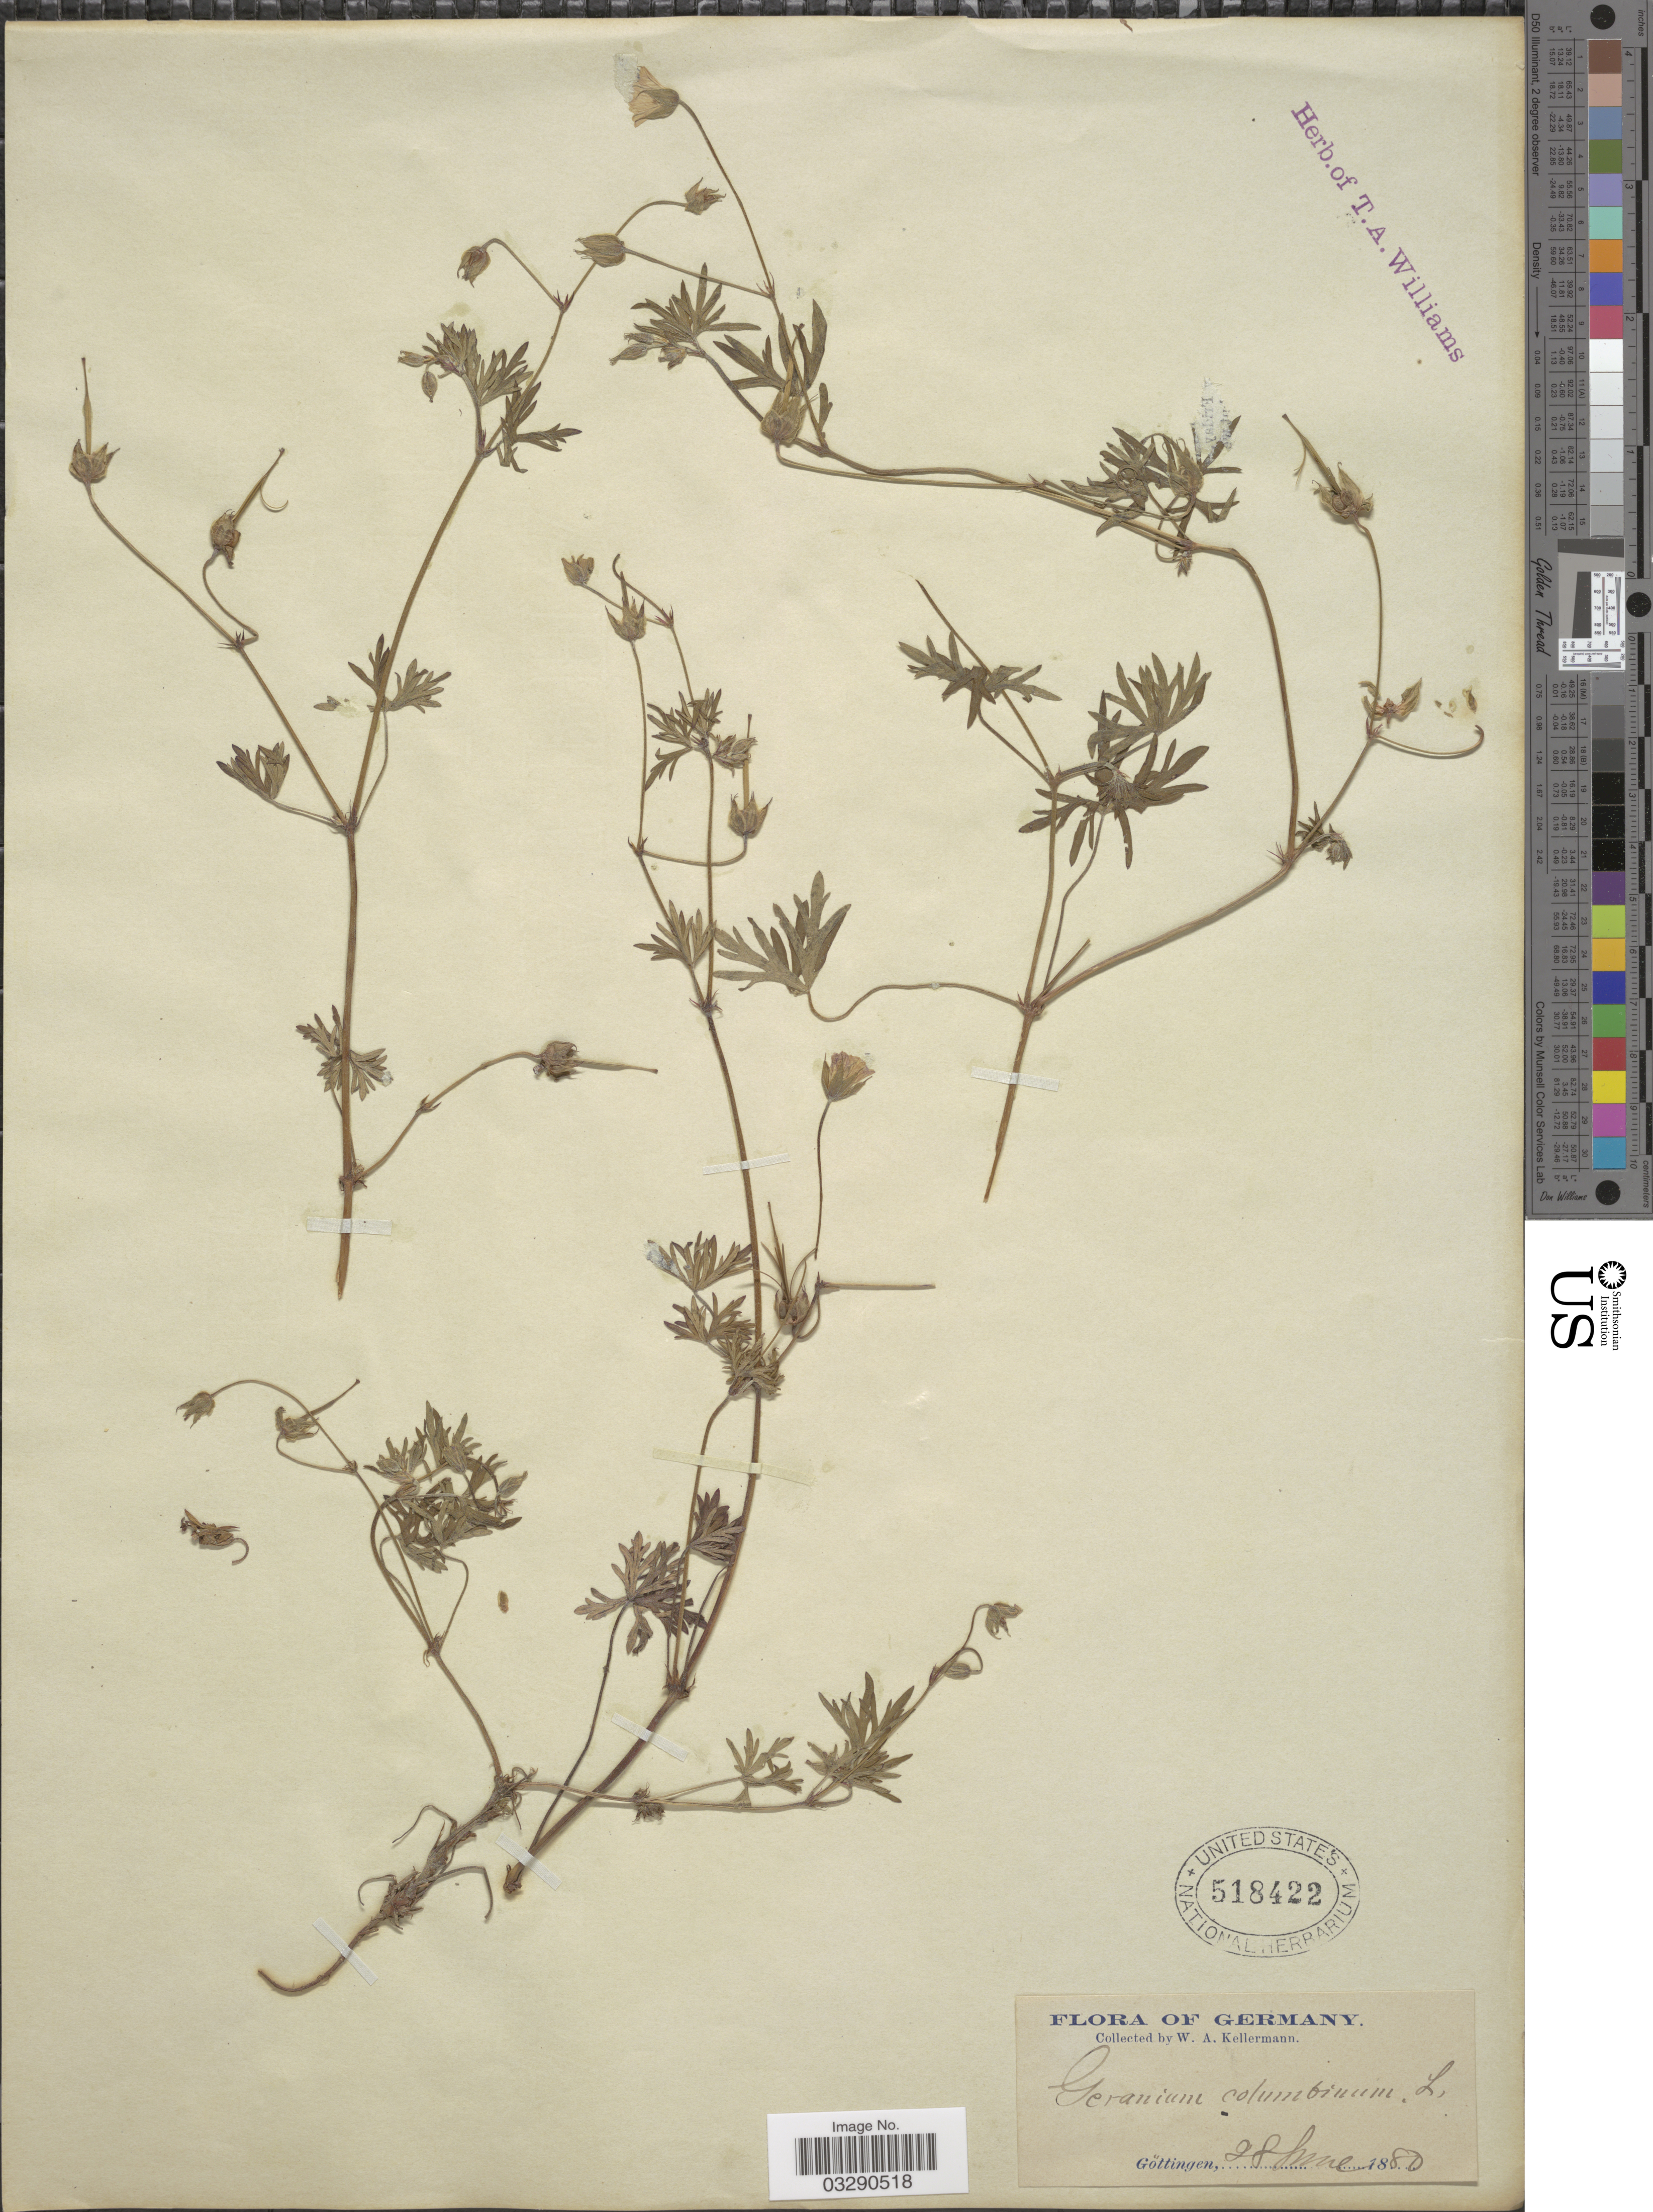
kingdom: Plantae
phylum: Tracheophyta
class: Magnoliopsida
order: Geraniales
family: Geraniaceae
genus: Geranium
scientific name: Geranium columbinum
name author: L.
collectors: W. Kellerman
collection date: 1880-06-28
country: Germany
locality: Göttingen.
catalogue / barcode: US 518422